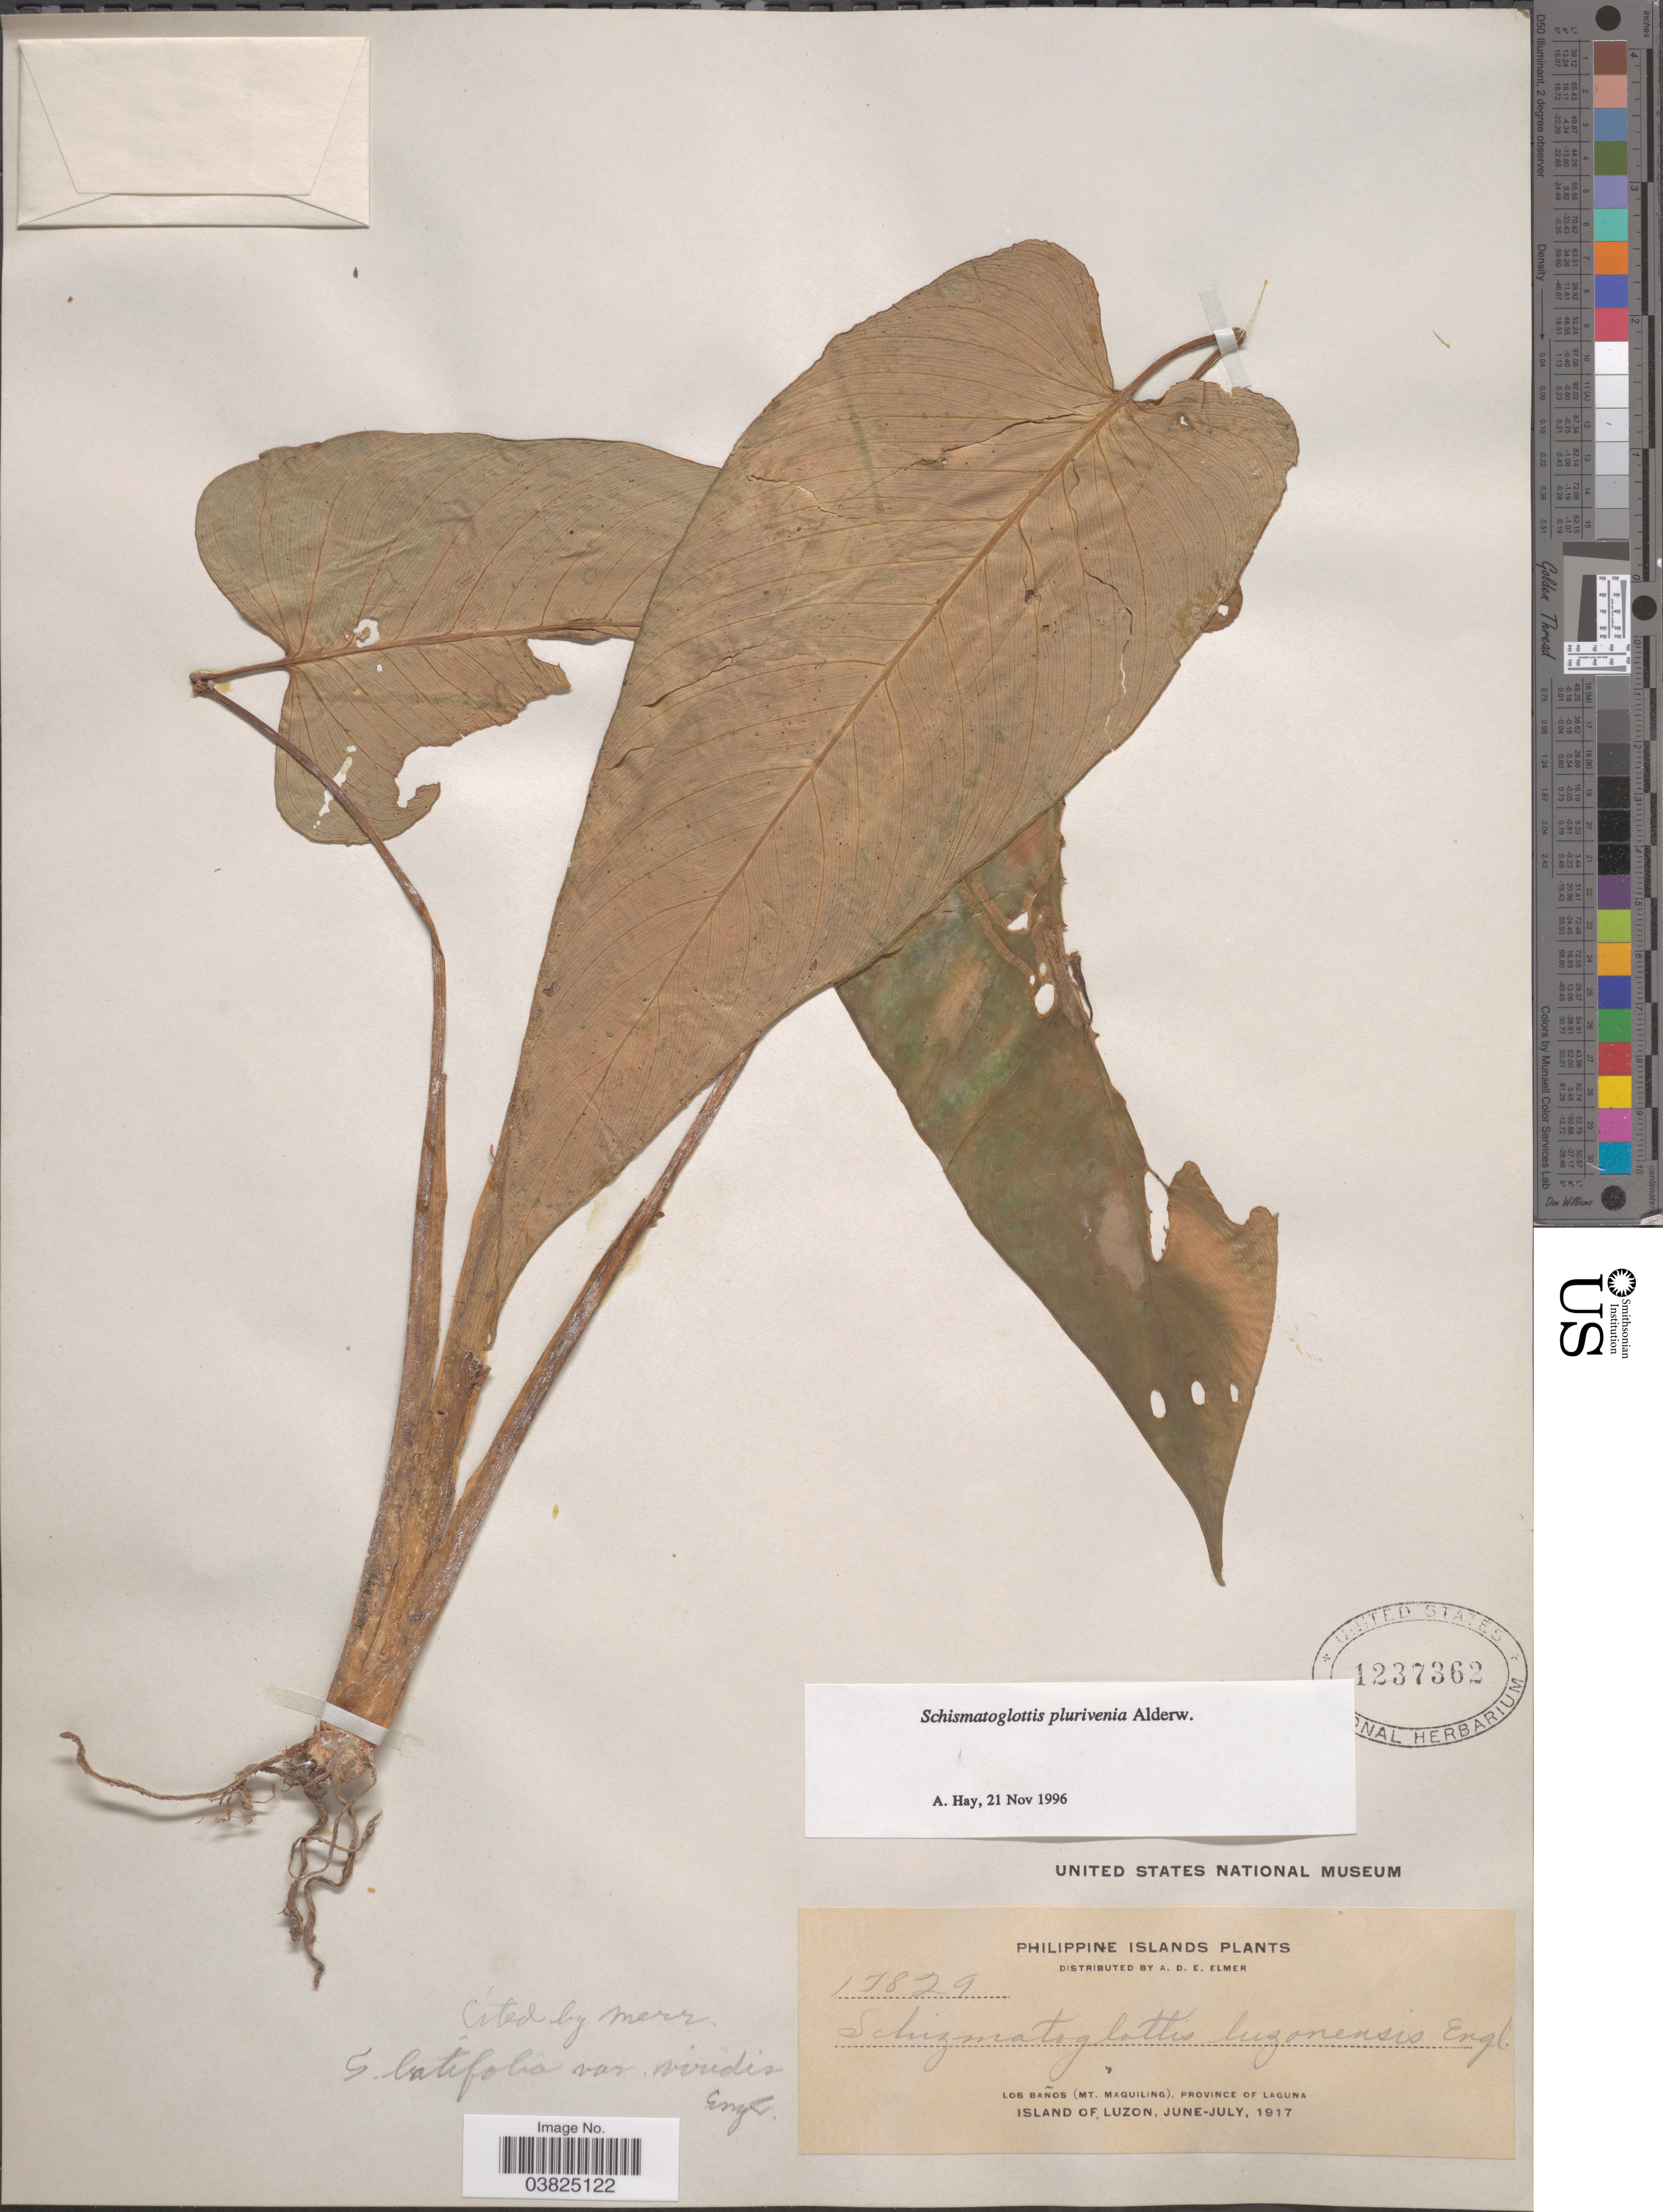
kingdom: Plantae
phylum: Tracheophyta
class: Liliopsida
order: Alismatales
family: Araceae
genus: Schismatoglottis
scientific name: Schismatoglottis plurivenia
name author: Alderw.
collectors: A. D. E. Elmer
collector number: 17829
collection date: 1917-06/1917-07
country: Philippines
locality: Los Baños (Mt. Maquiling), Province of Laguna. Island of Luzon.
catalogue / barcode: US 1237362